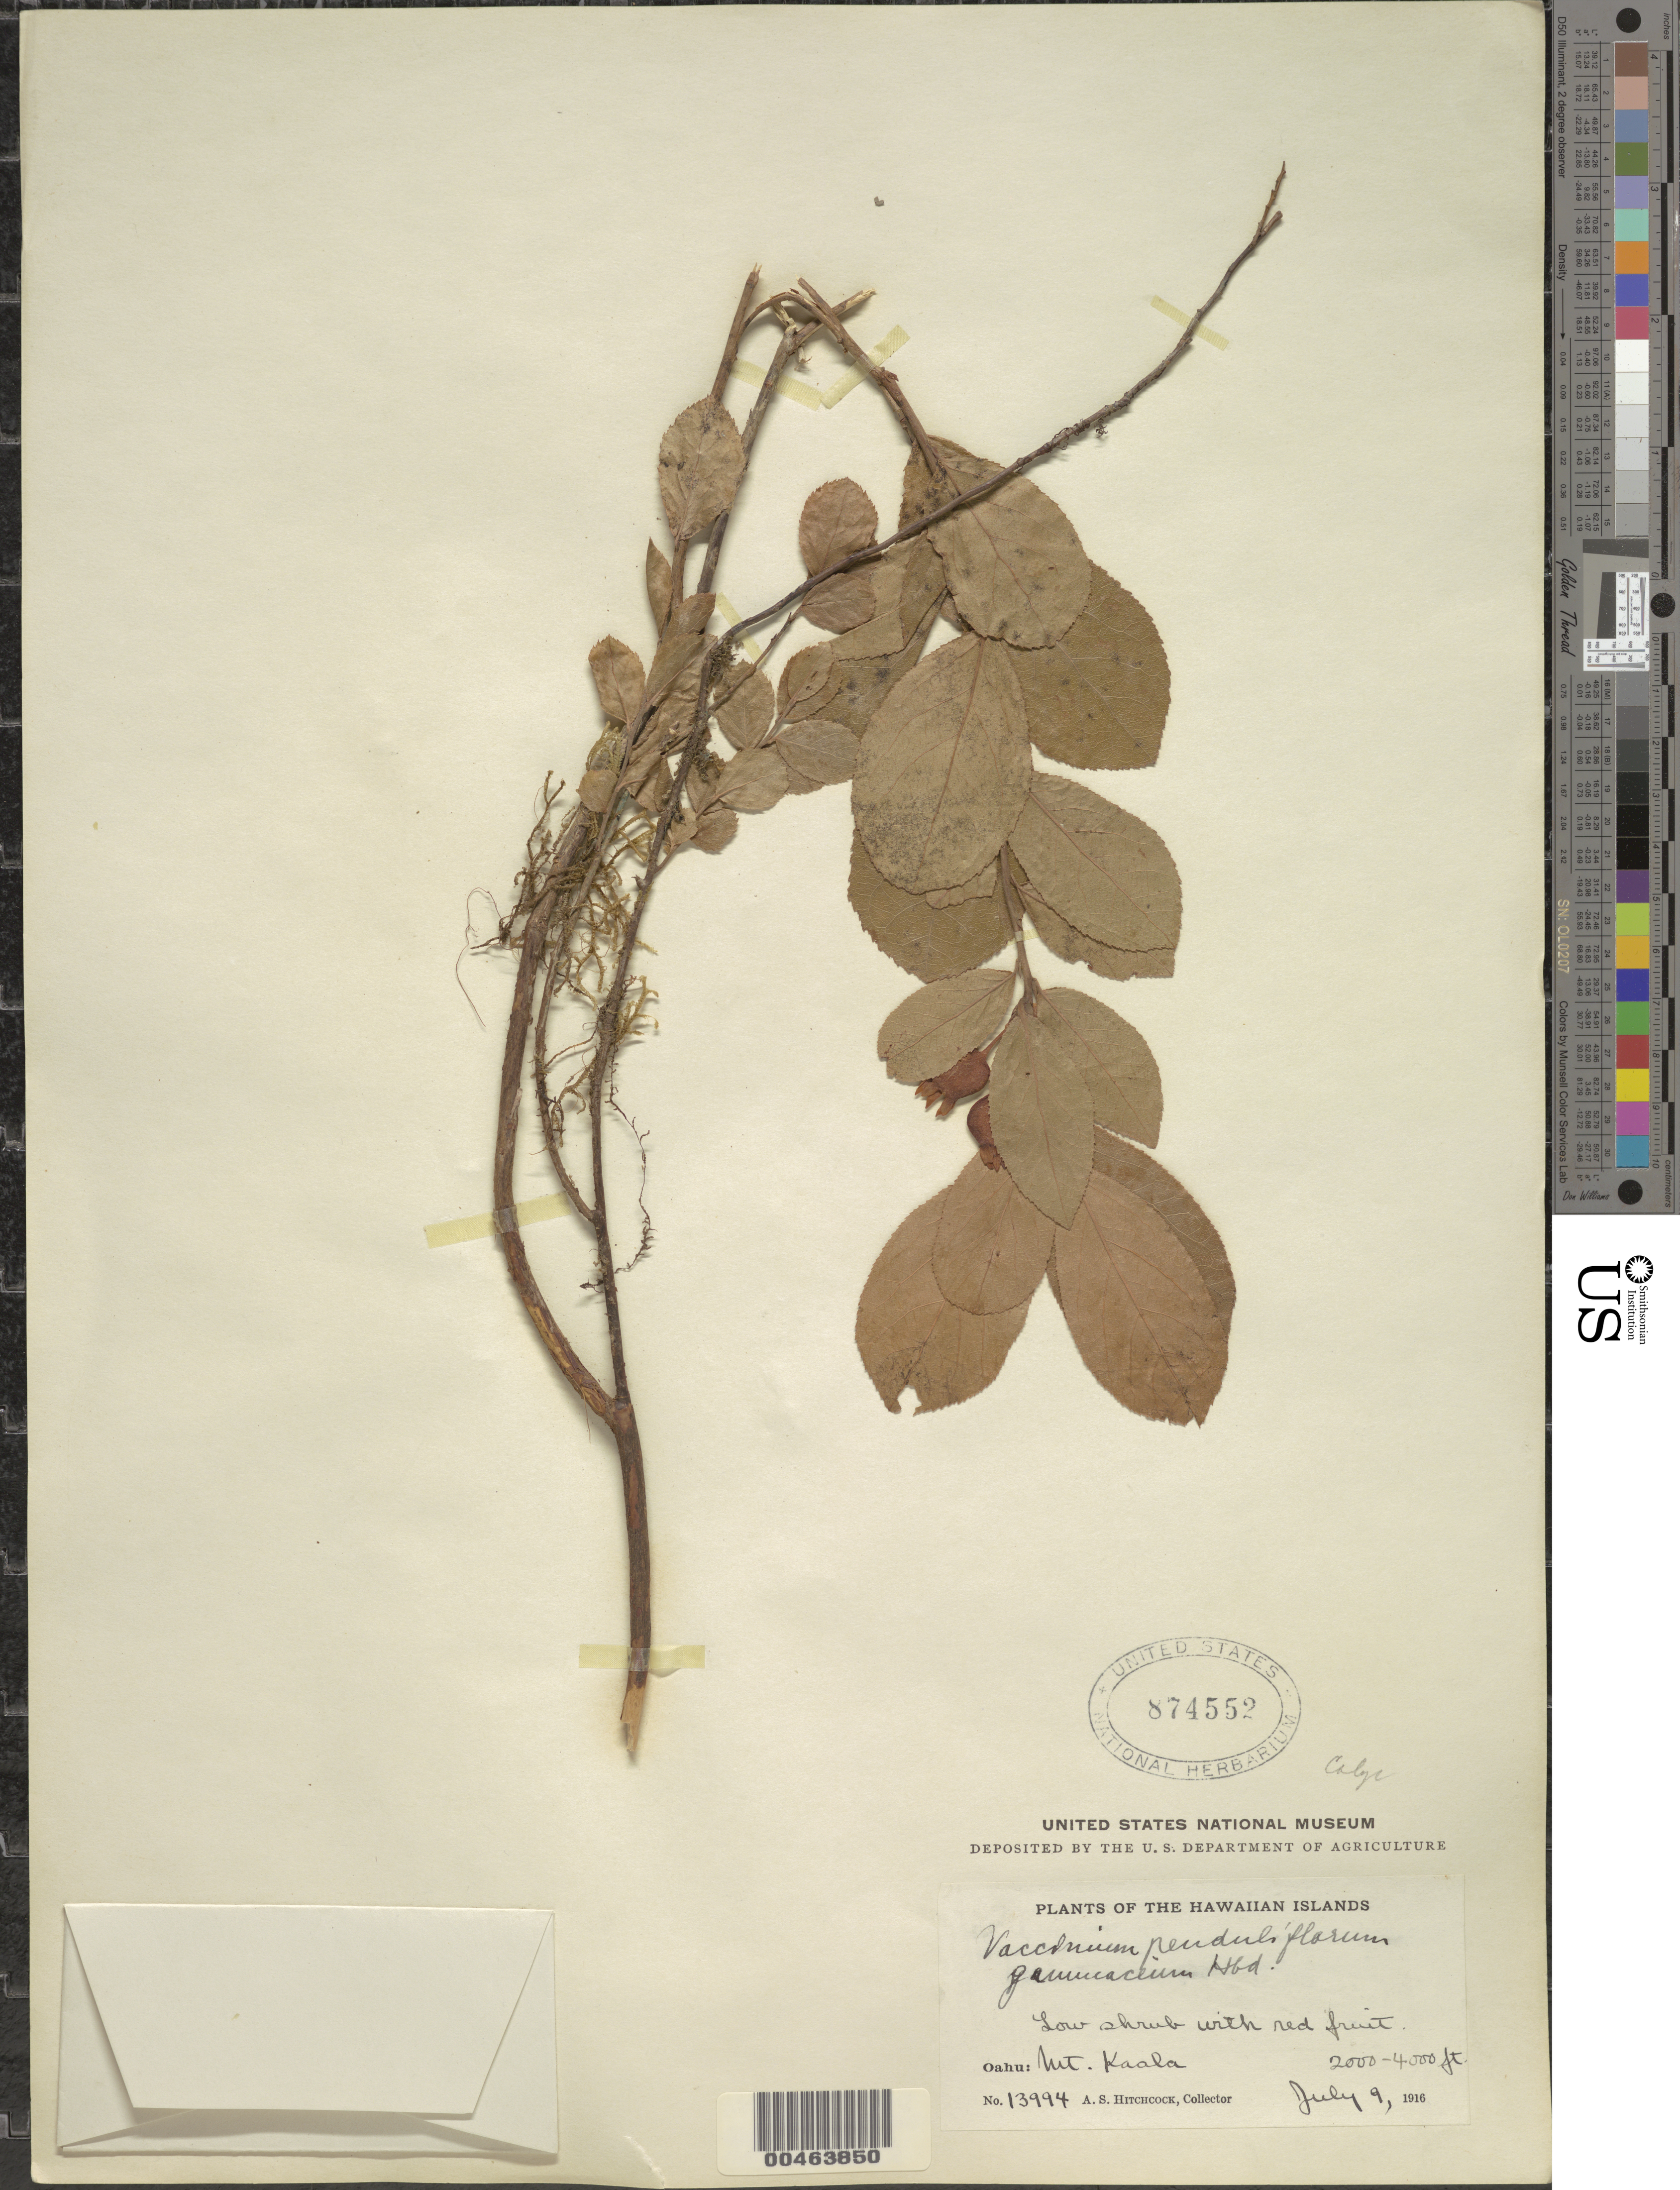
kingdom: Plantae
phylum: Tracheophyta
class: Magnoliopsida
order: Ericales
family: Ericaceae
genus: Vaccinium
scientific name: Vaccinium calycinum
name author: Sm.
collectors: A. S. Hitchcock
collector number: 13994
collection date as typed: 9 Jul 1916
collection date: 1916-07-09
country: United States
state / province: Hawaii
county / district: Honolulu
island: Oahu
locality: Mt. Kaala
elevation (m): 610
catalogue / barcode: US 874552